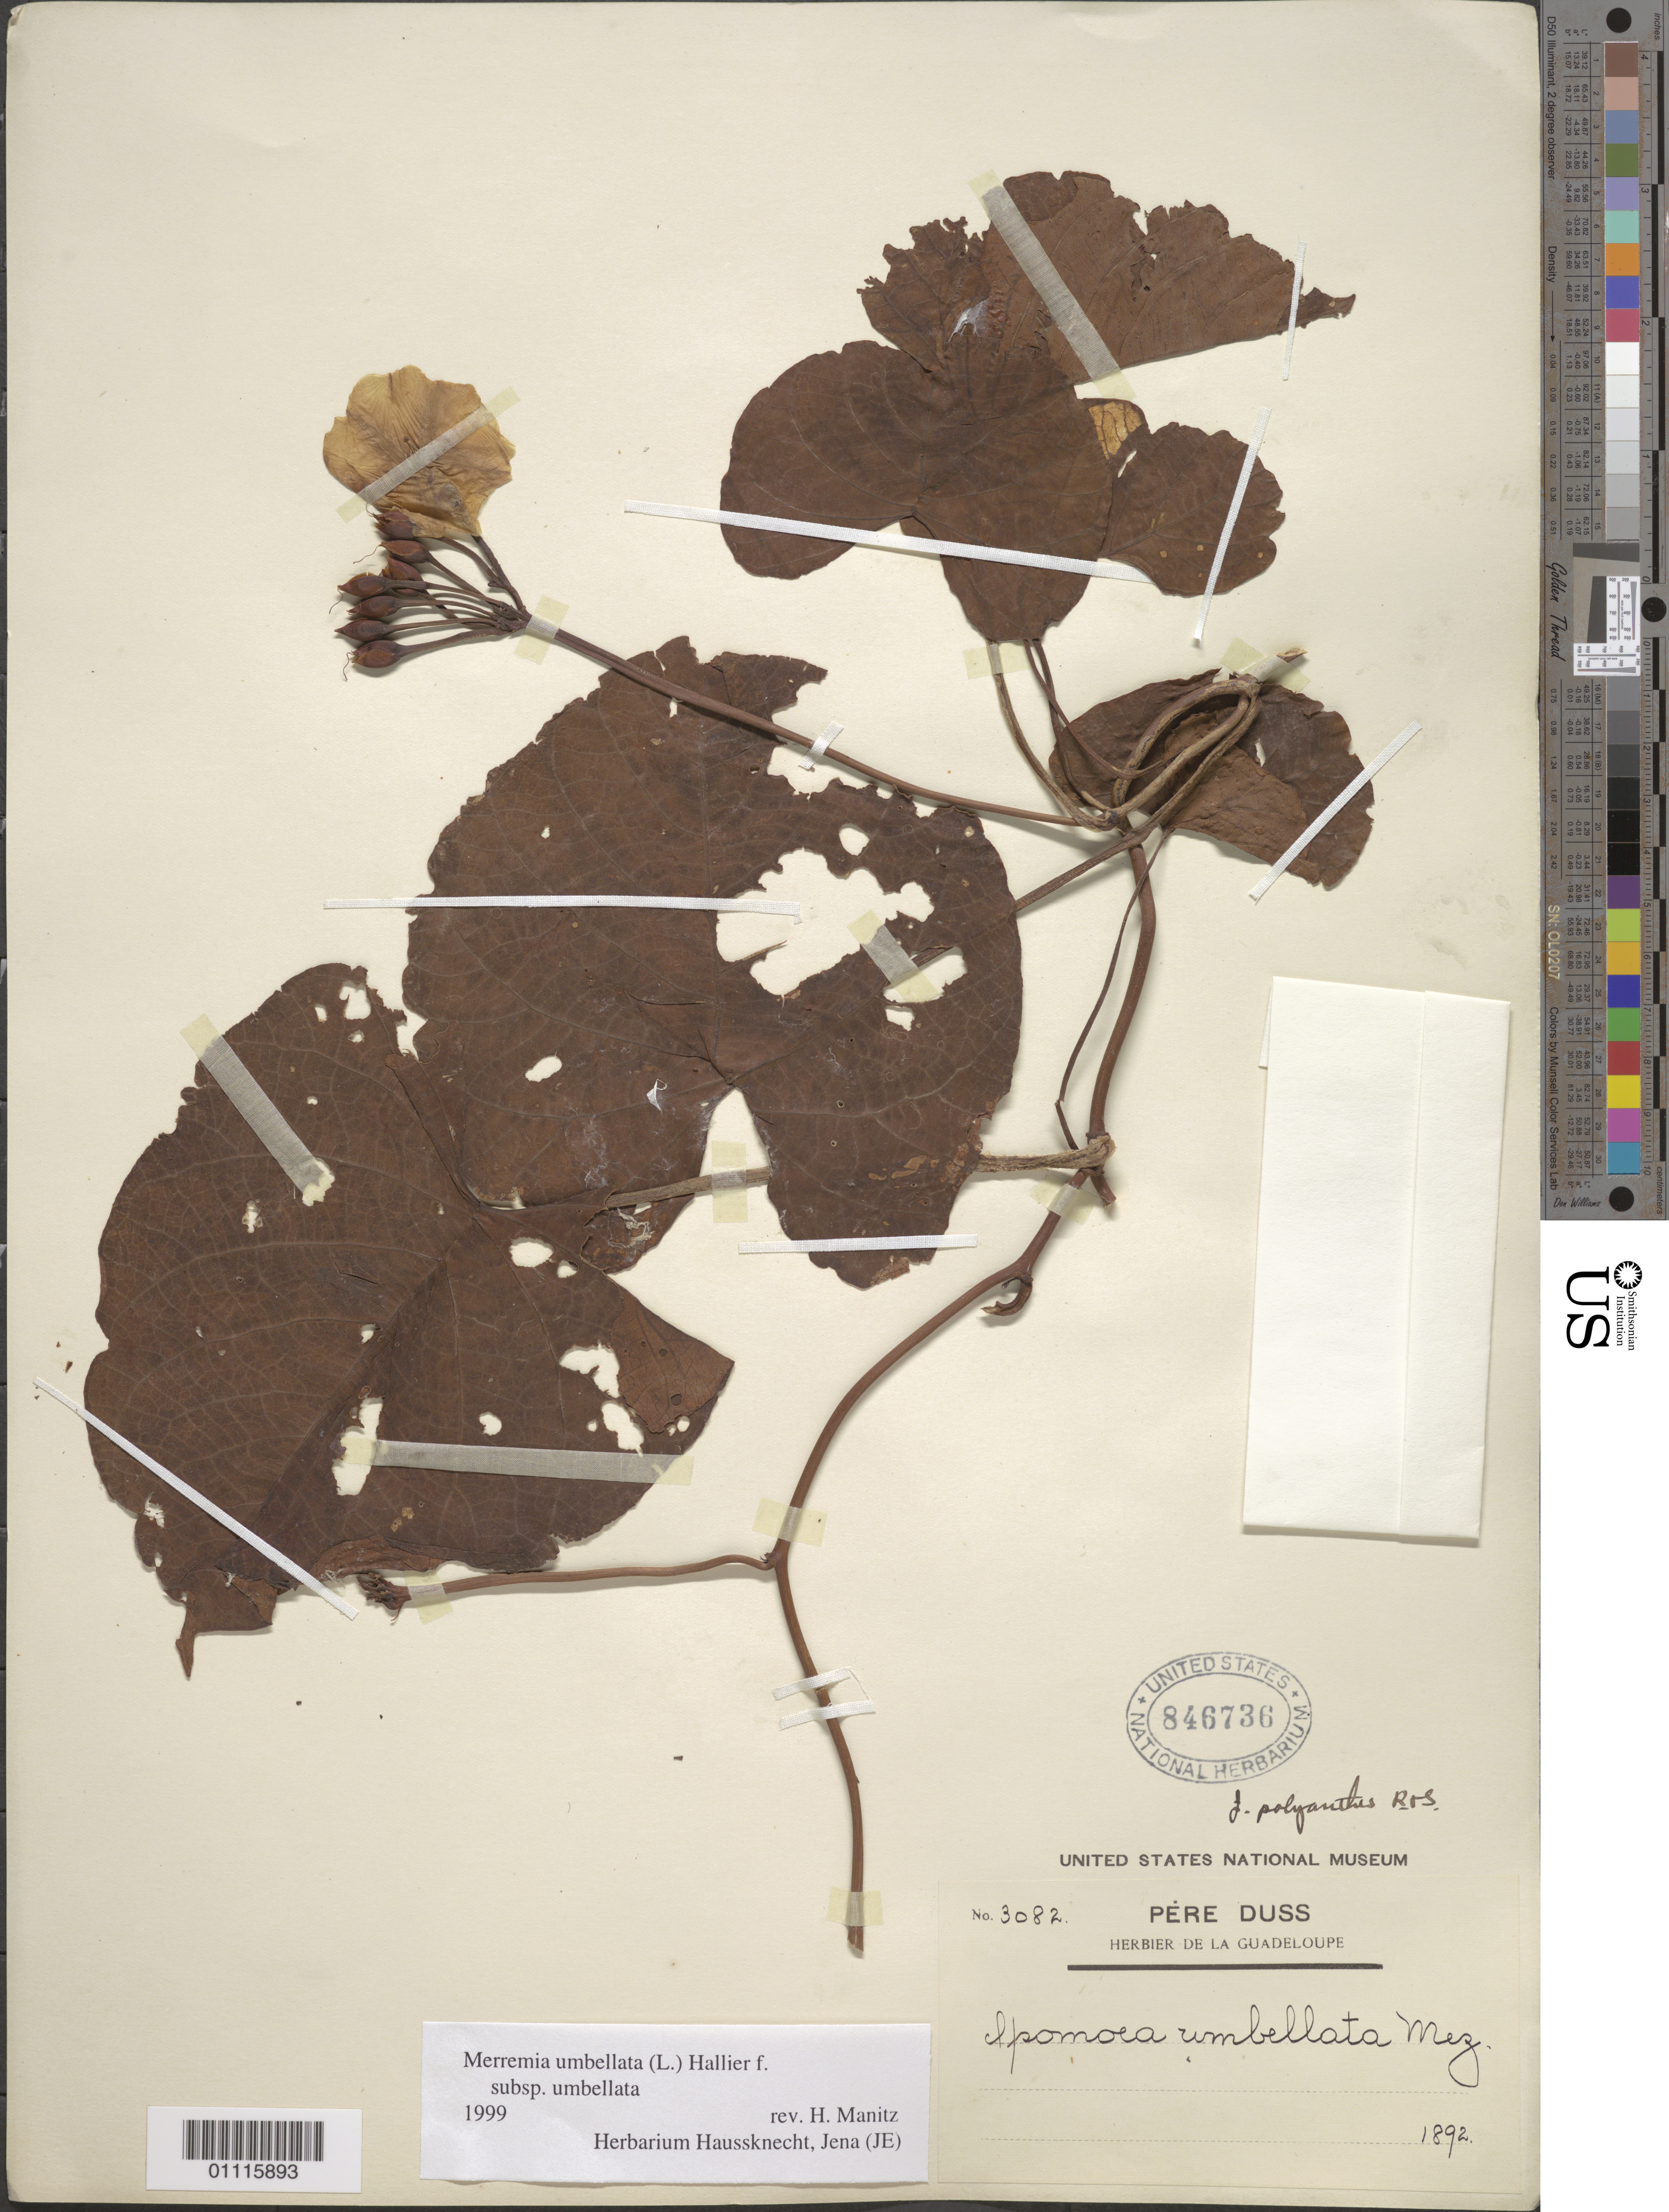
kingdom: Plantae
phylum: Tracheophyta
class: Magnoliopsida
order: Solanales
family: Convolvulaceae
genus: Camonea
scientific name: Camonea umbellata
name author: (L.) A. R. Simões & Staples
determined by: Strong, Mark T., (BOT), Smithsonian Institution - National Museum of Natural History (UNITED STATES)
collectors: Père Duss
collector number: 3082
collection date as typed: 1892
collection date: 1892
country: Guadeloupe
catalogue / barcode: US 846736